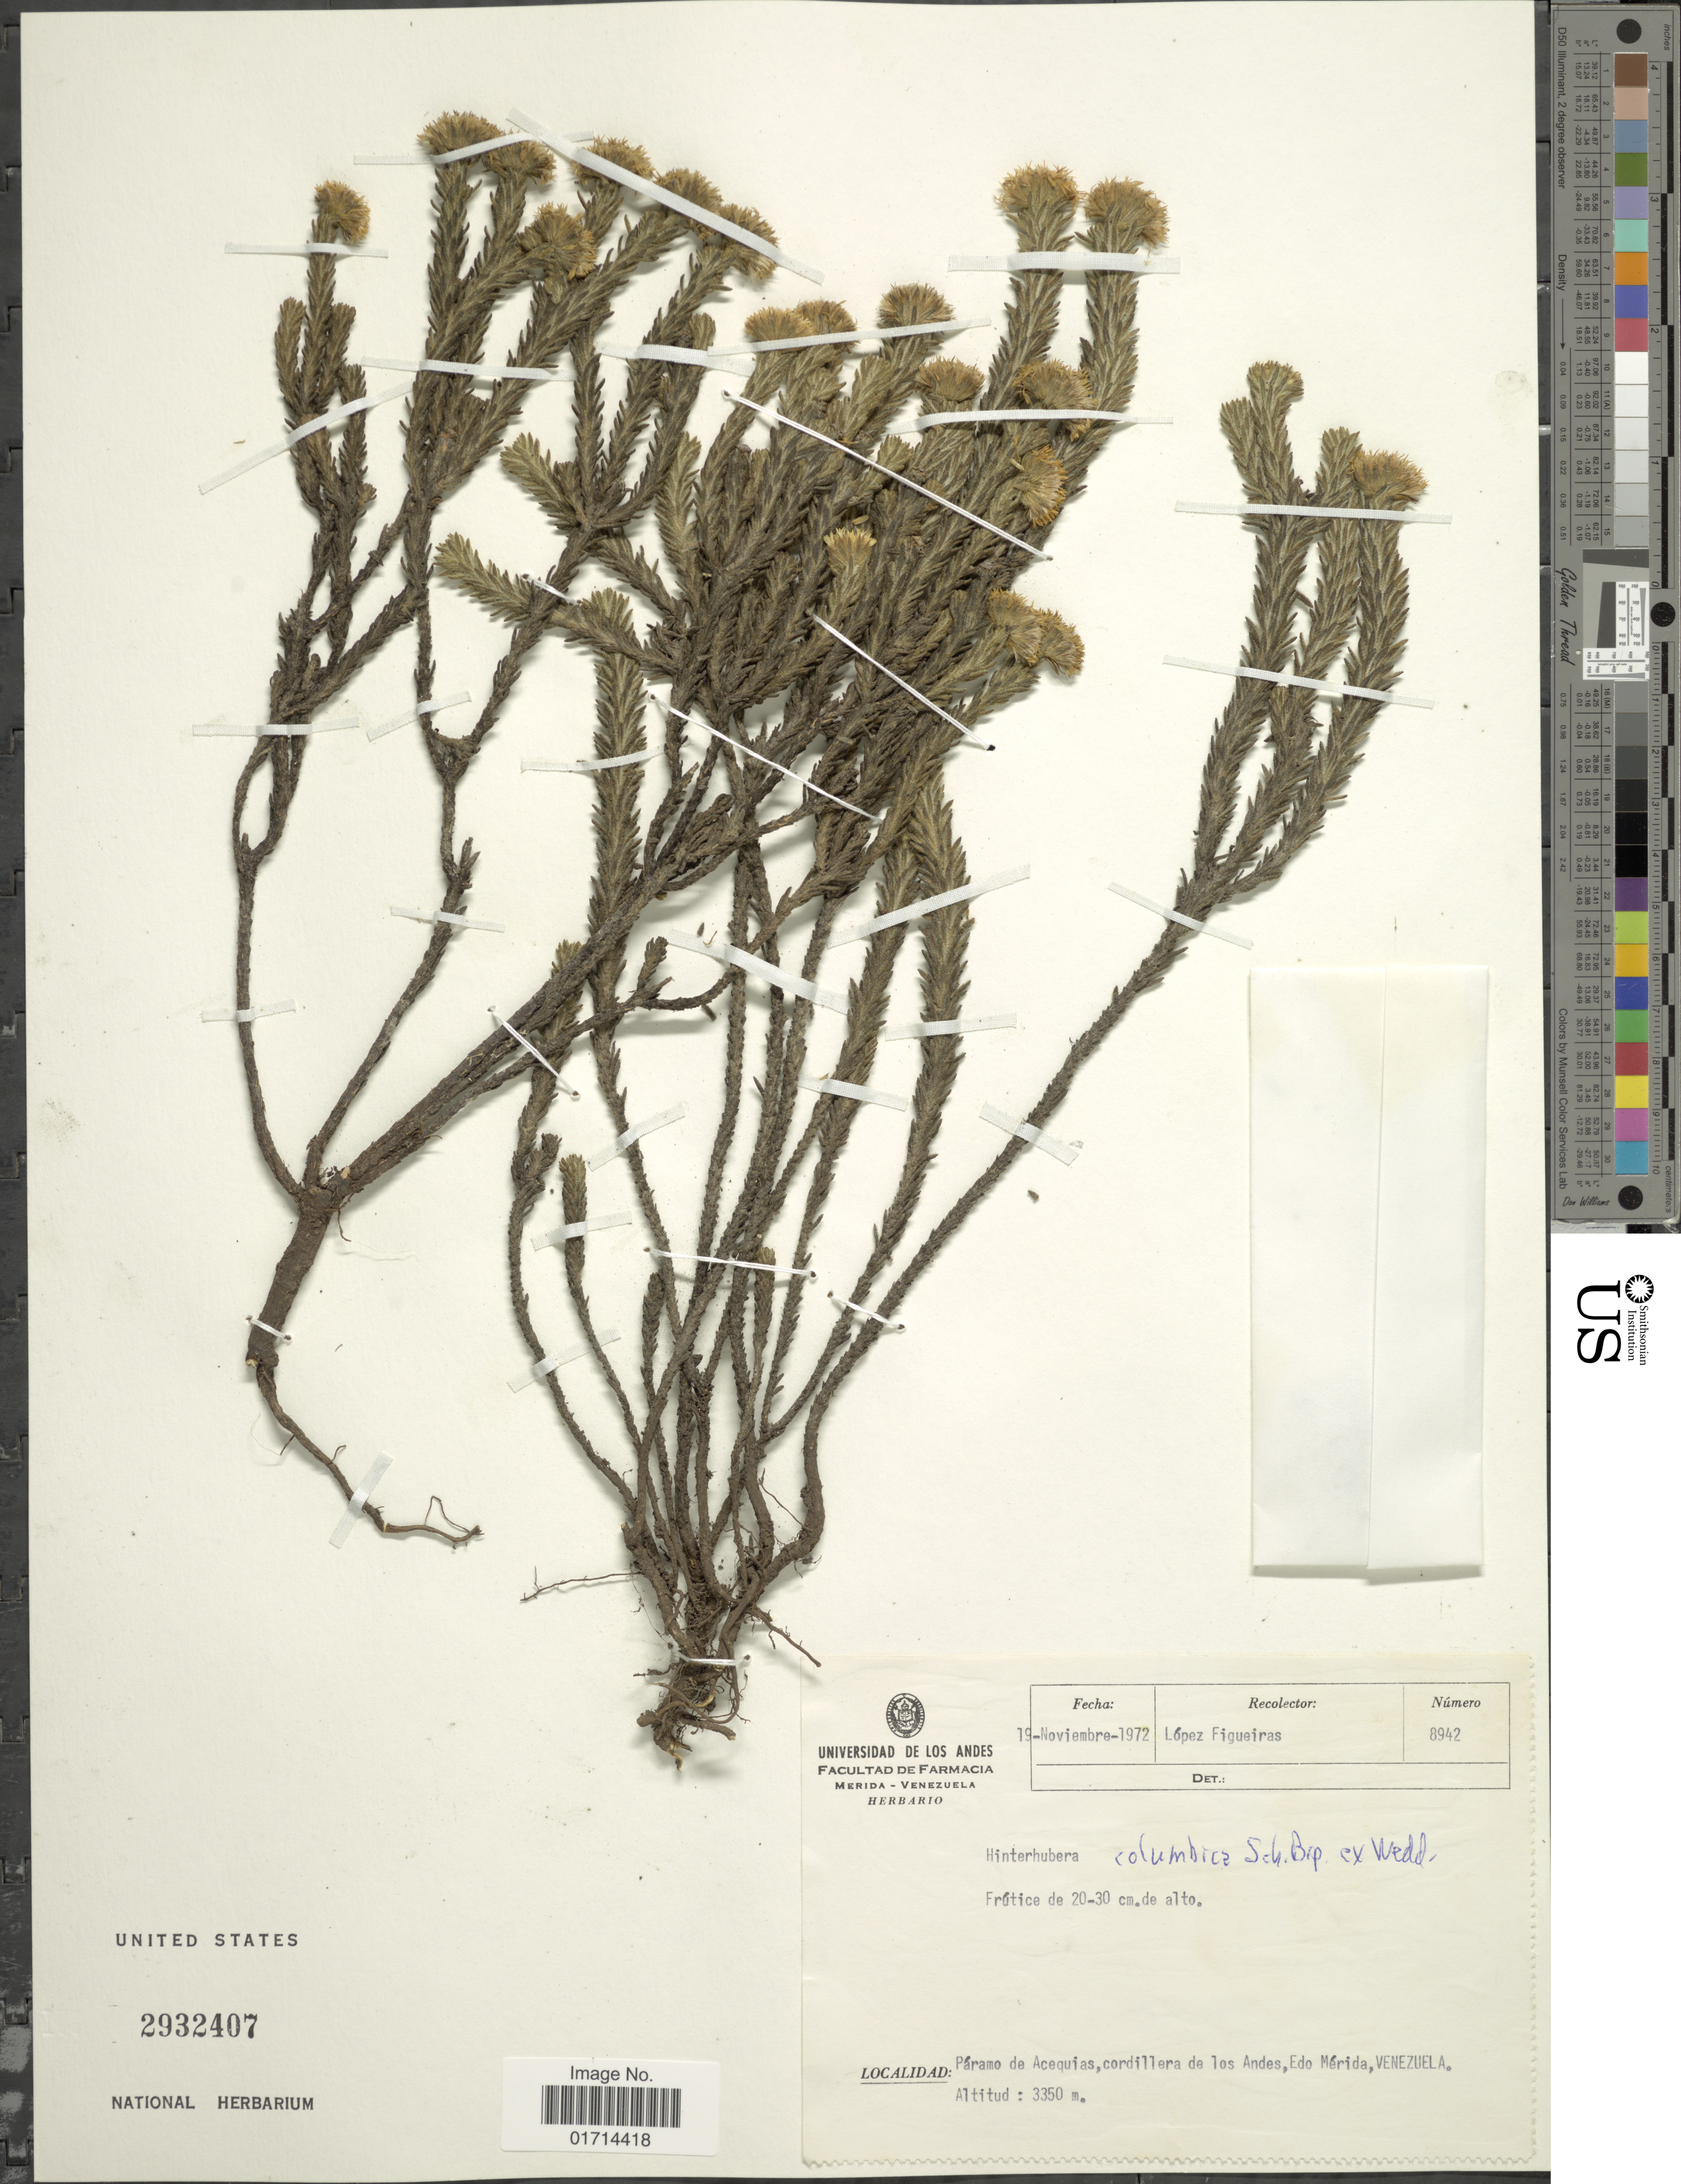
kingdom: Plantae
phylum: Tracheophyta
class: Magnoliopsida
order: Asterales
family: Asteraceae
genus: Hinterhubera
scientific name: Hinterhubera columbica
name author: Sch. Bip. ex Wedd.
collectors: M. López Figueiras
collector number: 8942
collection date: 1972-11-19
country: Venezuela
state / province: Mérida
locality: Paramo de Acequias, cordillera de los Andes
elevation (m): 3350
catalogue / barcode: US 2932407